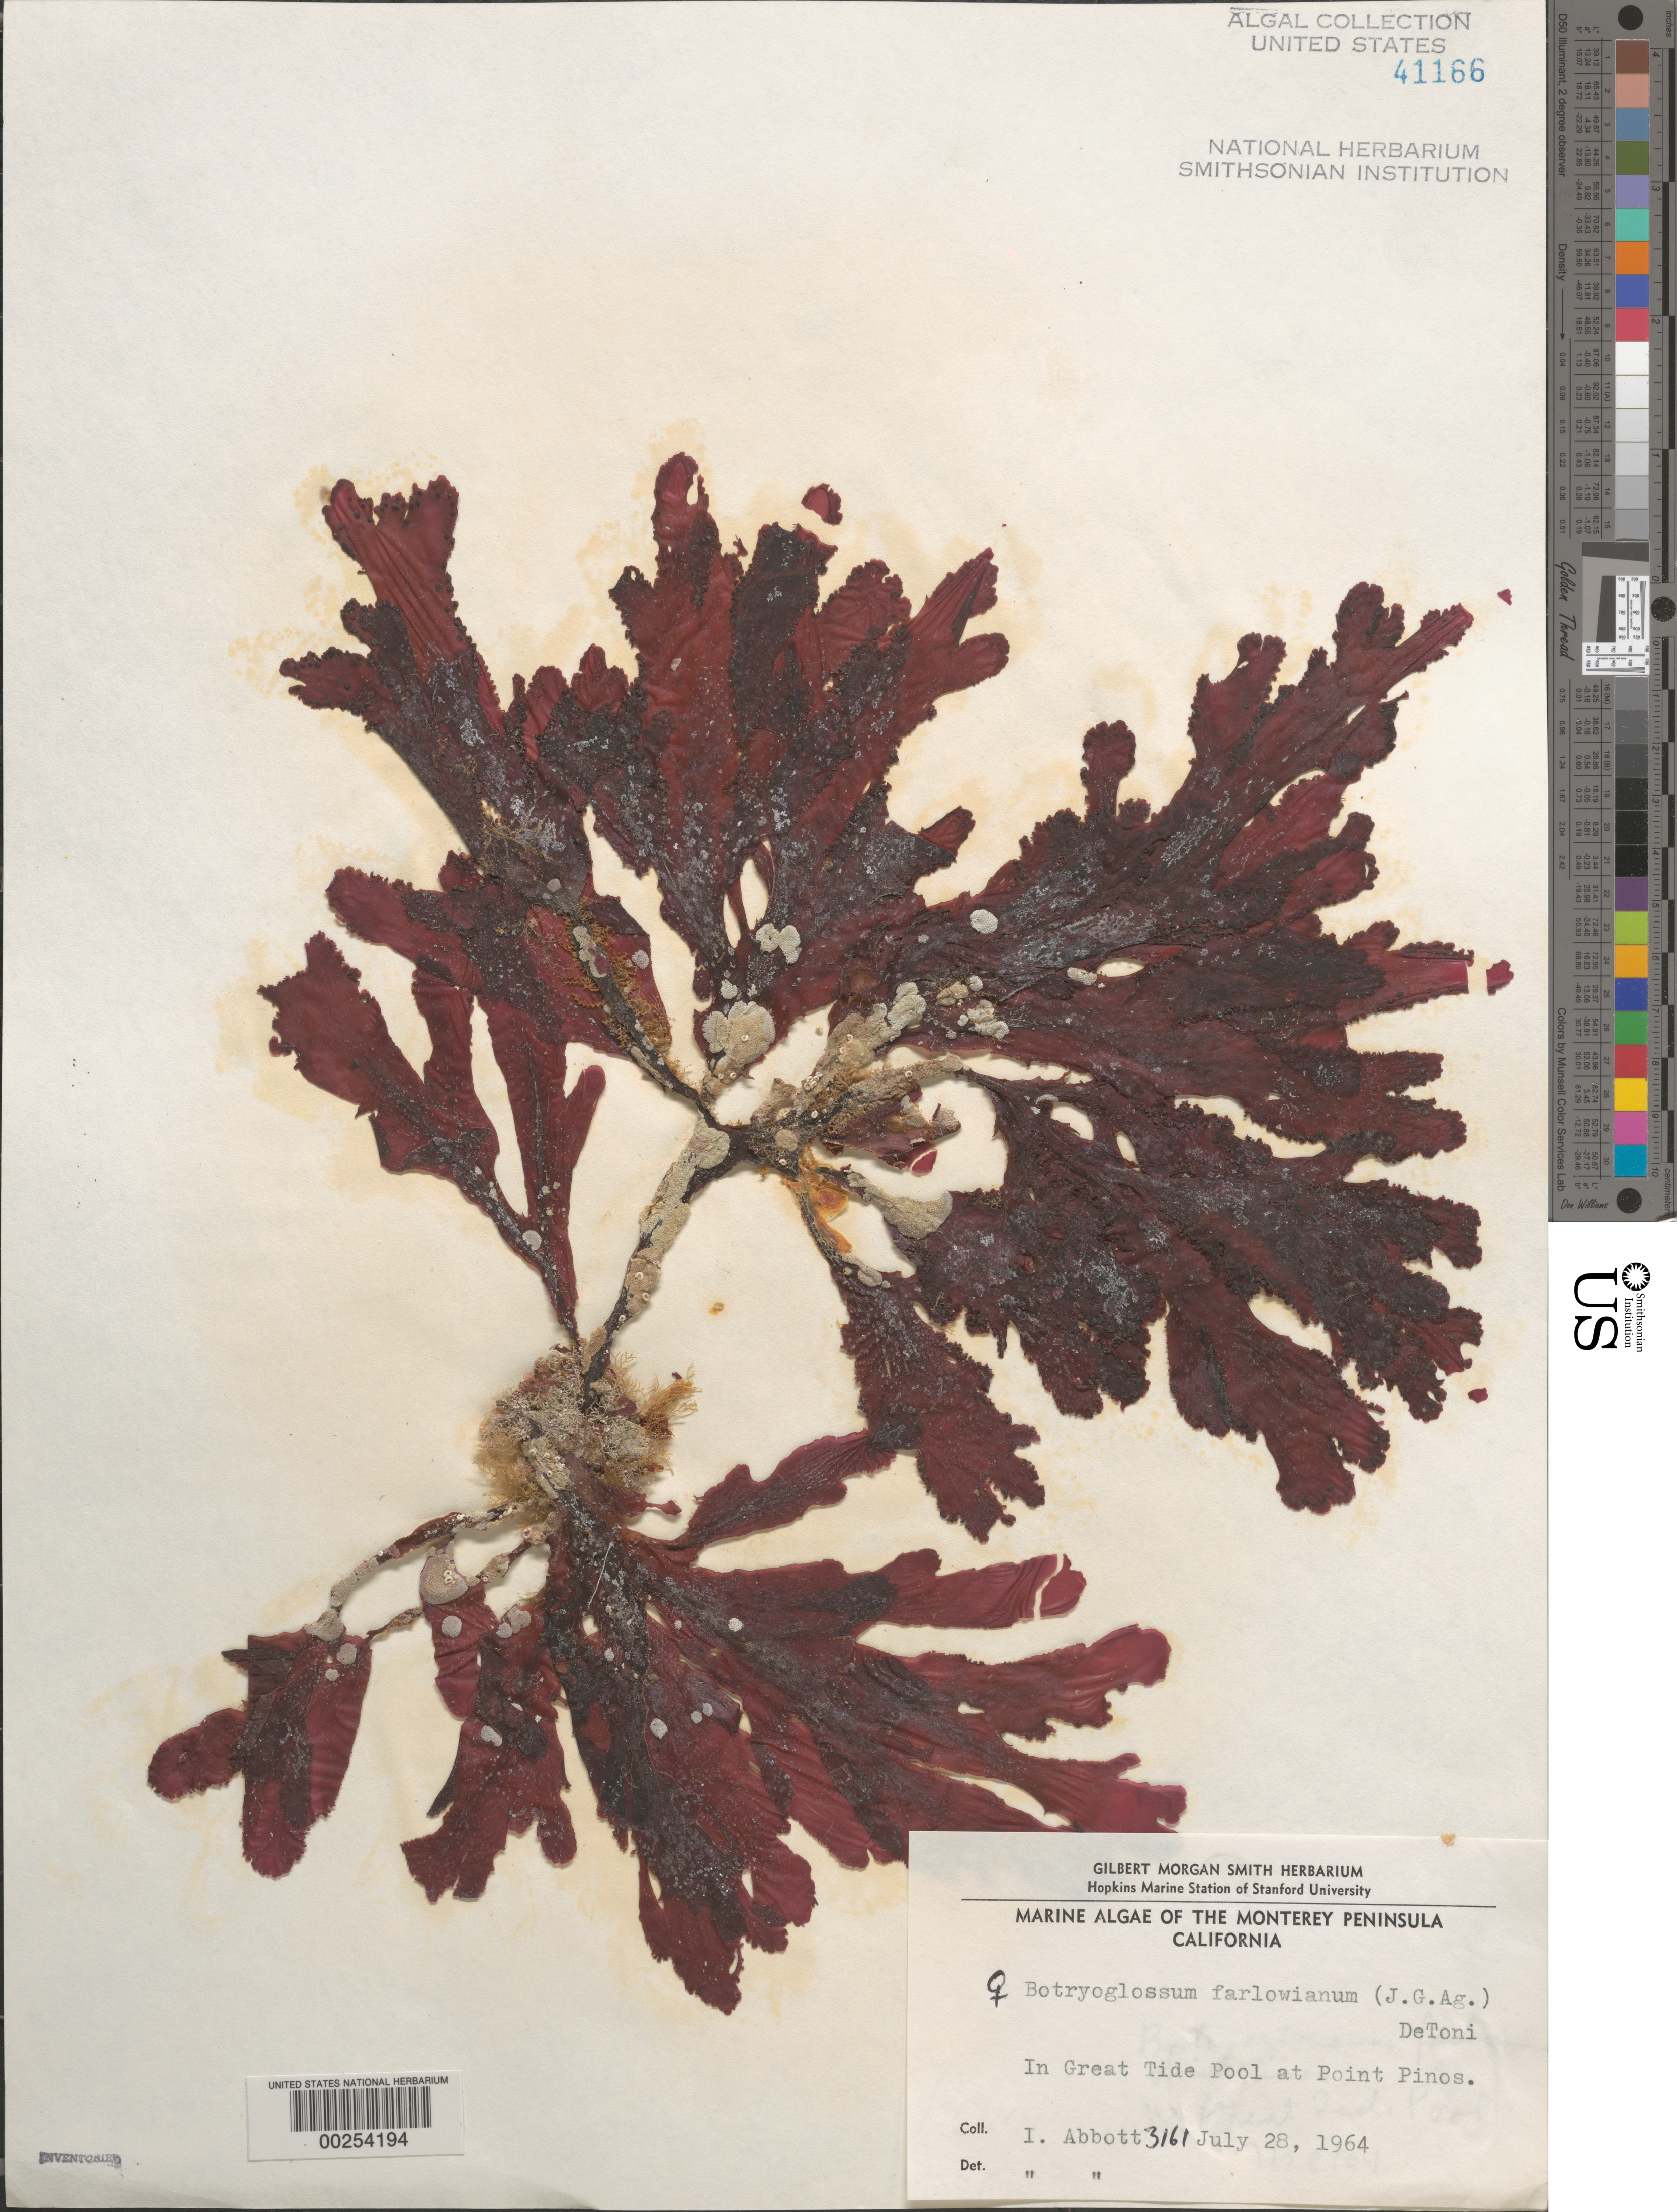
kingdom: Plantae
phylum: Rhodophyta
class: Florideophyceae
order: Ceramiales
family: Delesseriaceae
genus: Botryoglossum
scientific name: Botryoglossum farlowianum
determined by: Abbott, Isabella A.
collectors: I. A. Abbott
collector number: IAA 3161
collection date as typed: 28 Jul 1964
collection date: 1964-07-28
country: United States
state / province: California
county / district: Monterey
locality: Point Pinos, Great Tide Pool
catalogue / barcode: US 41166